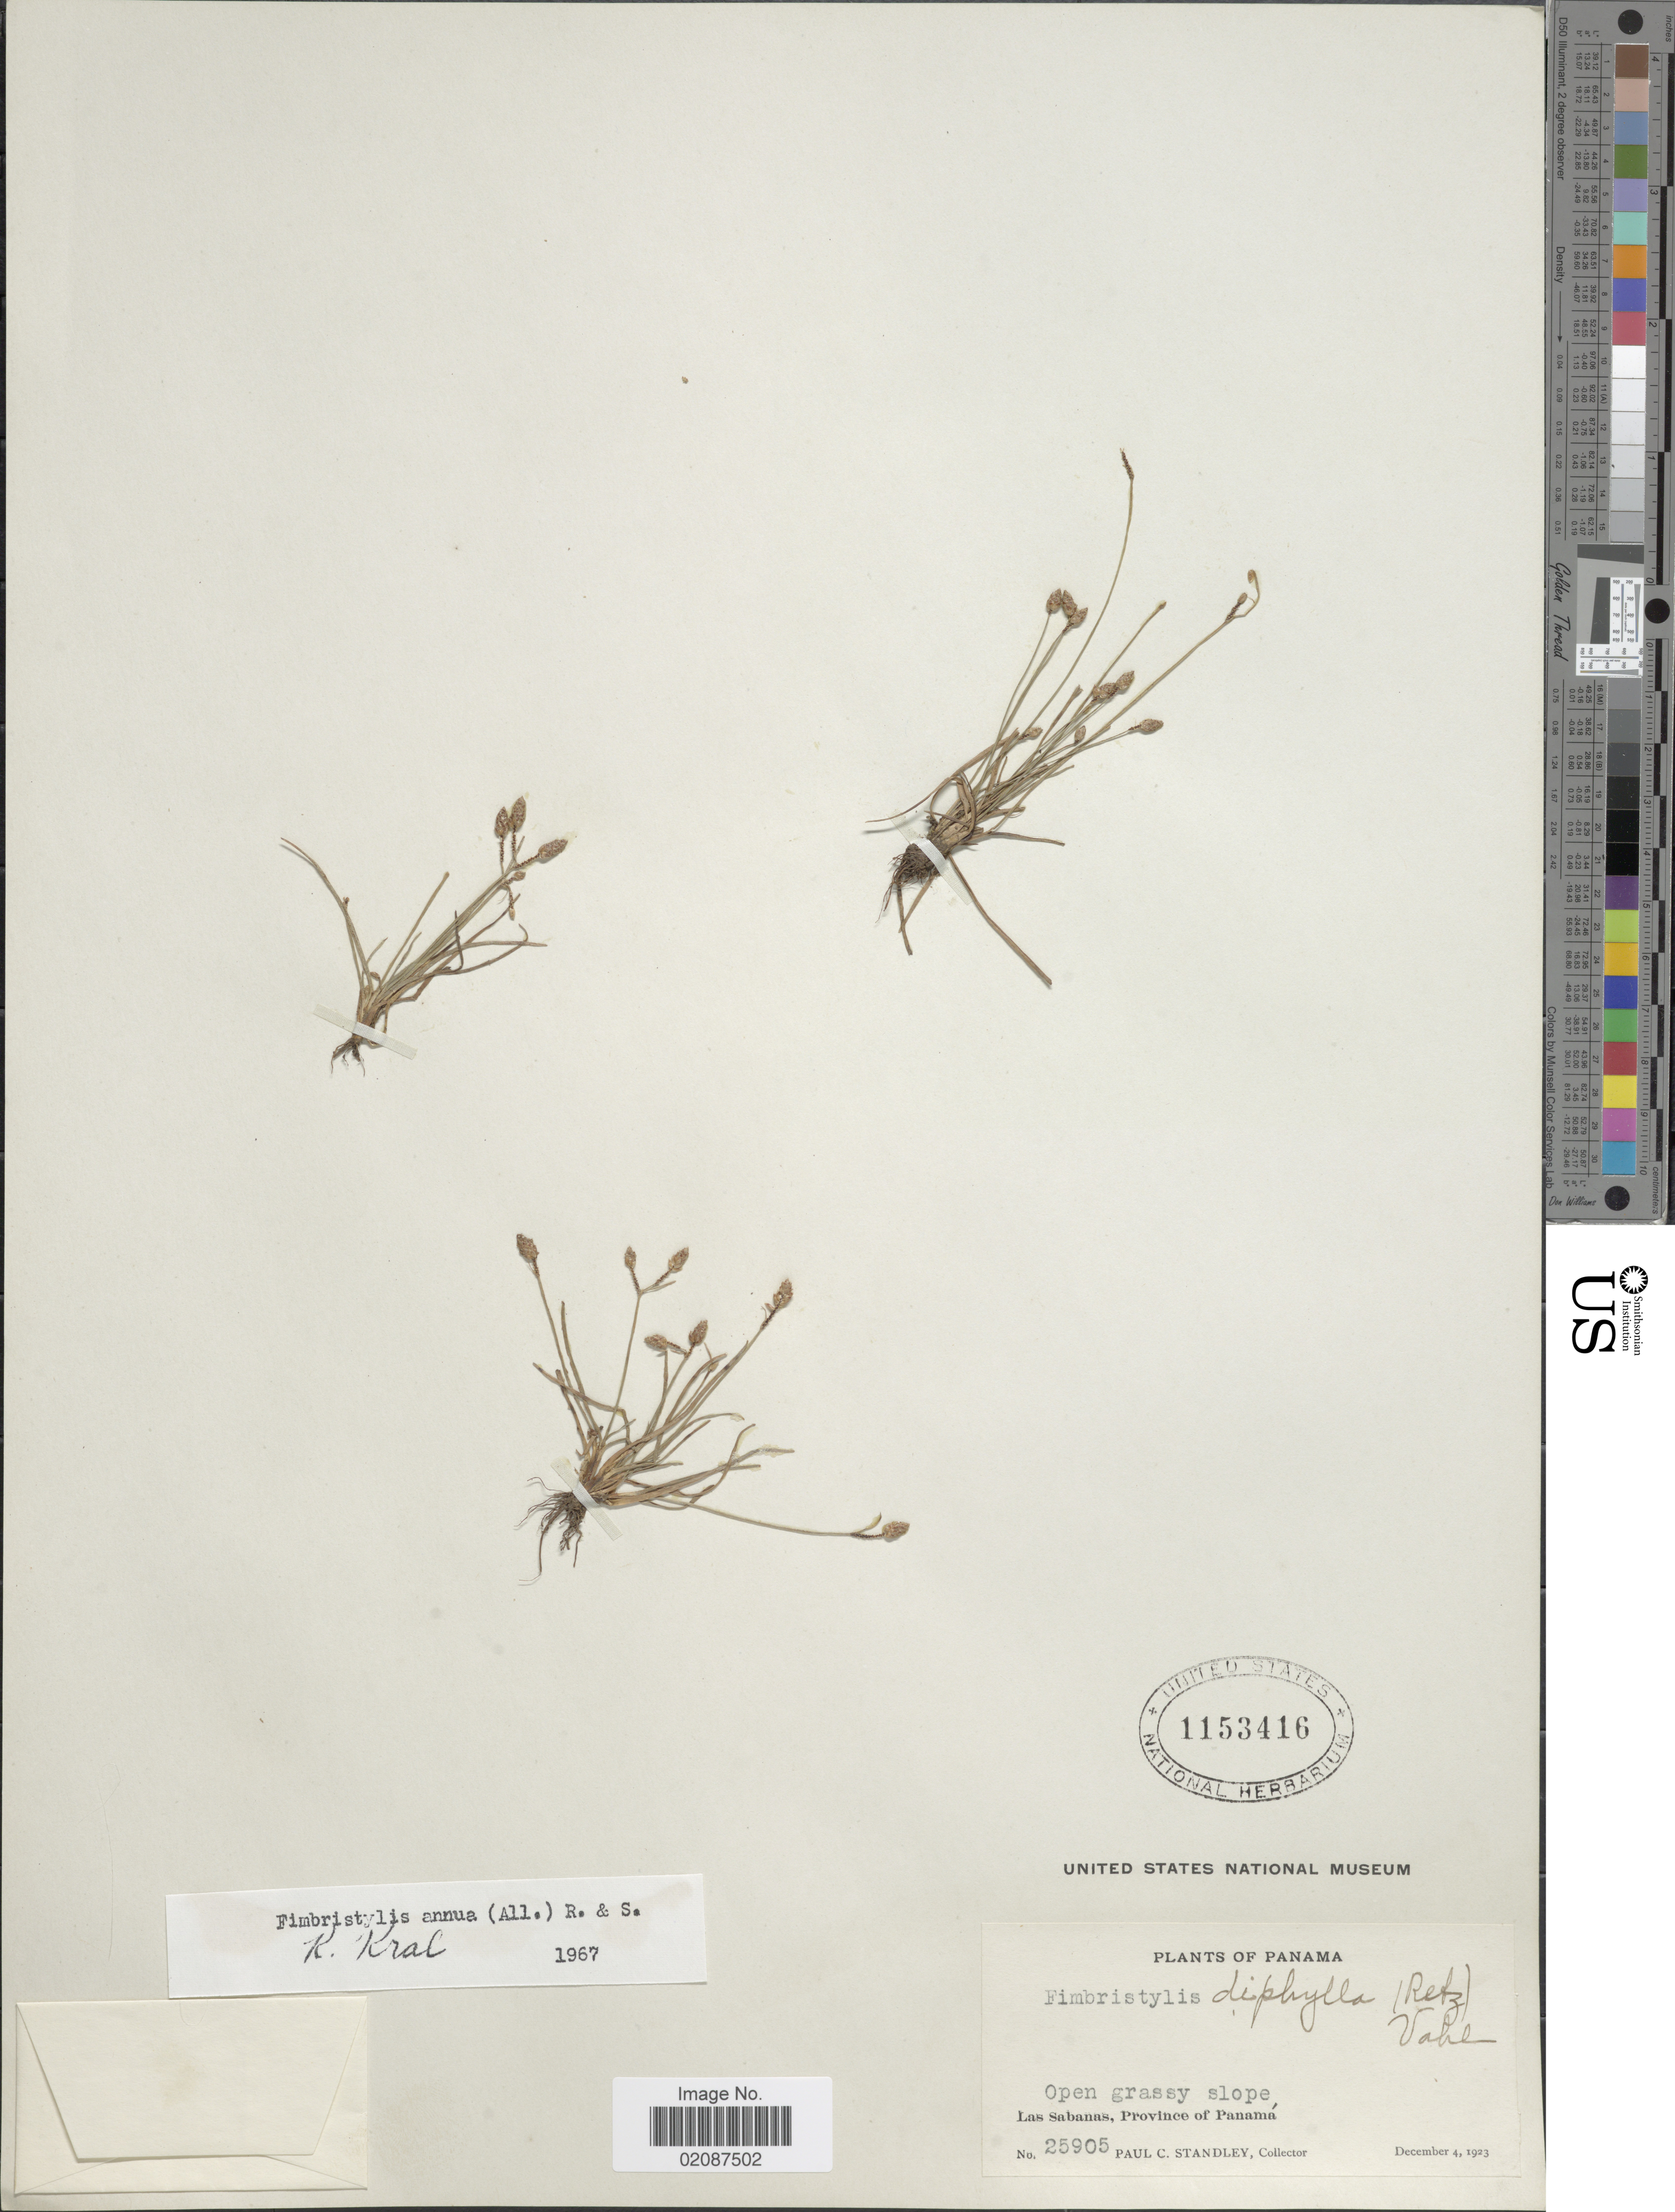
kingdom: Plantae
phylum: Tracheophyta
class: Liliopsida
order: Poales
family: Cyperaceae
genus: Fimbristylis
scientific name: Fimbristylis annua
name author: (All.) Roem. & Schult.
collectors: P. C. Standley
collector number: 25905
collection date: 1923-12-04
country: Panama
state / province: Panamá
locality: Las Sabanas, Province of Panama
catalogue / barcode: US 1153416